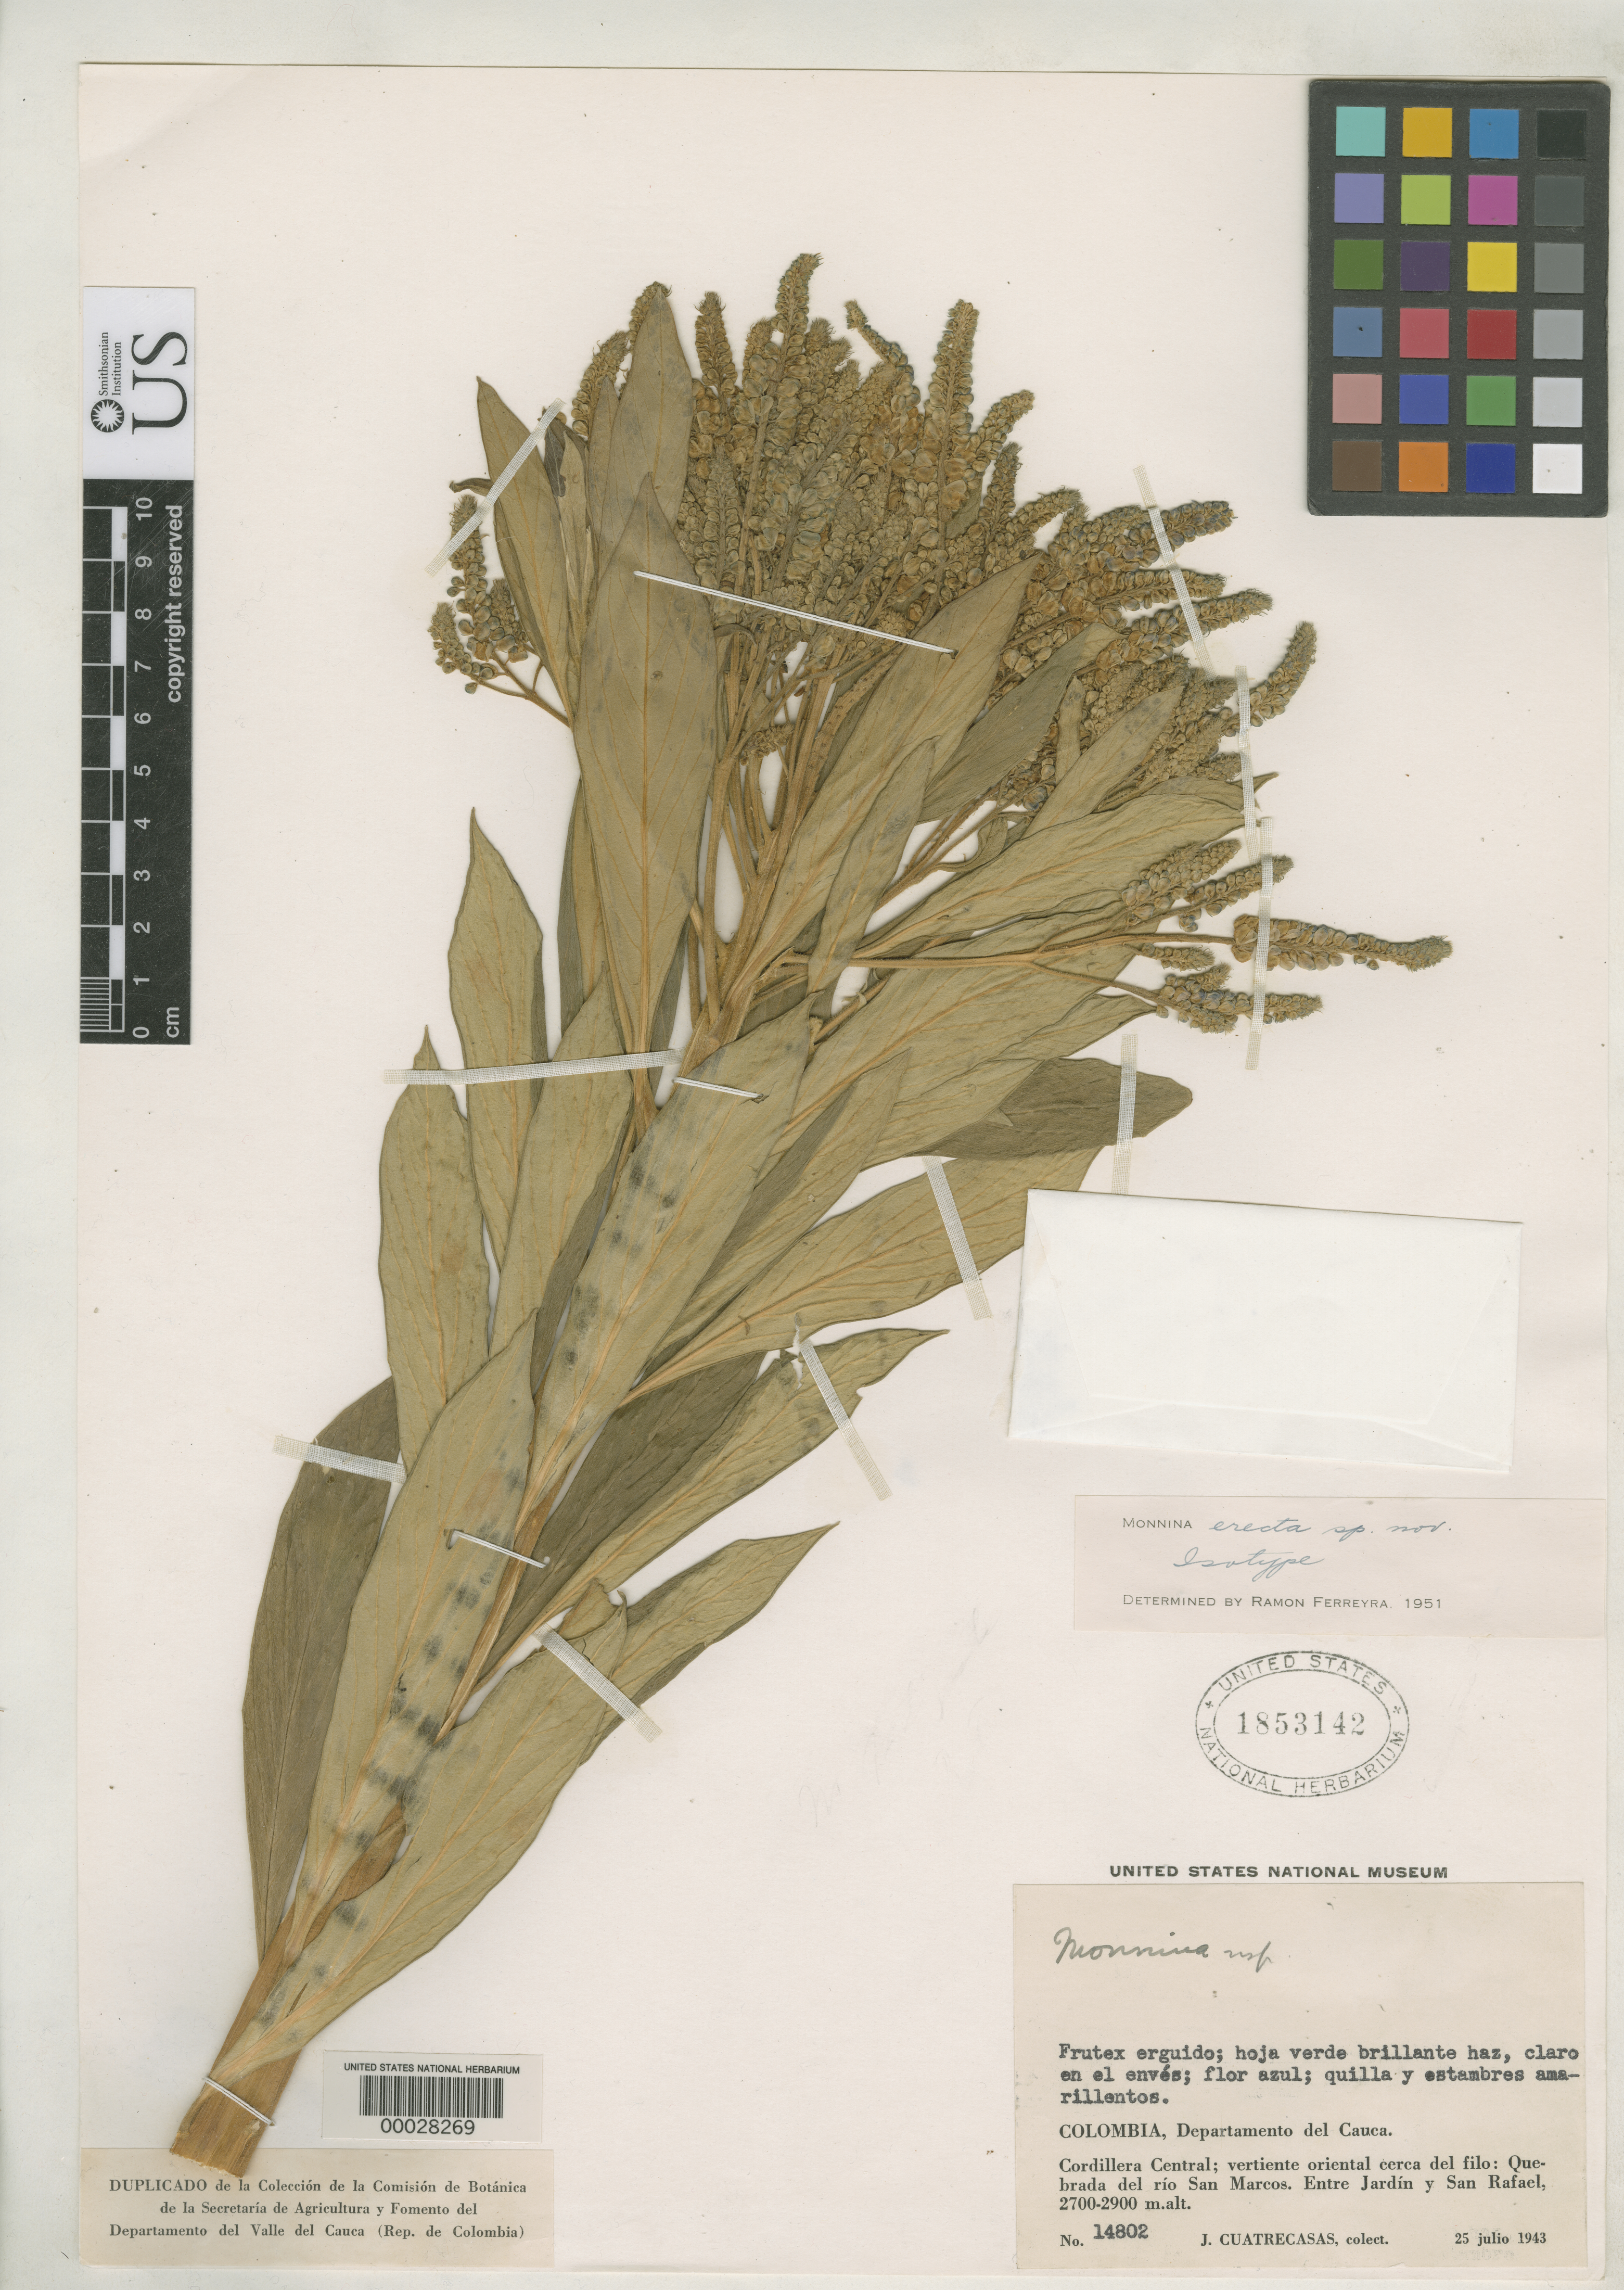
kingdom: Plantae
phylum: Tracheophyta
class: Magnoliopsida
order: Fabales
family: Polygalaceae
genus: Monnina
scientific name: Monnina erecta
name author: Ferreyra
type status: Isotype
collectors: J. Cuatrecasas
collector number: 14802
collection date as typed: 25 Jul 1943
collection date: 1943-07-25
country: Colombia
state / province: Cauca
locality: Rio San Marcos, between Jardin and San Rafael.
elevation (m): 2700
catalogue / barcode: US 1853142